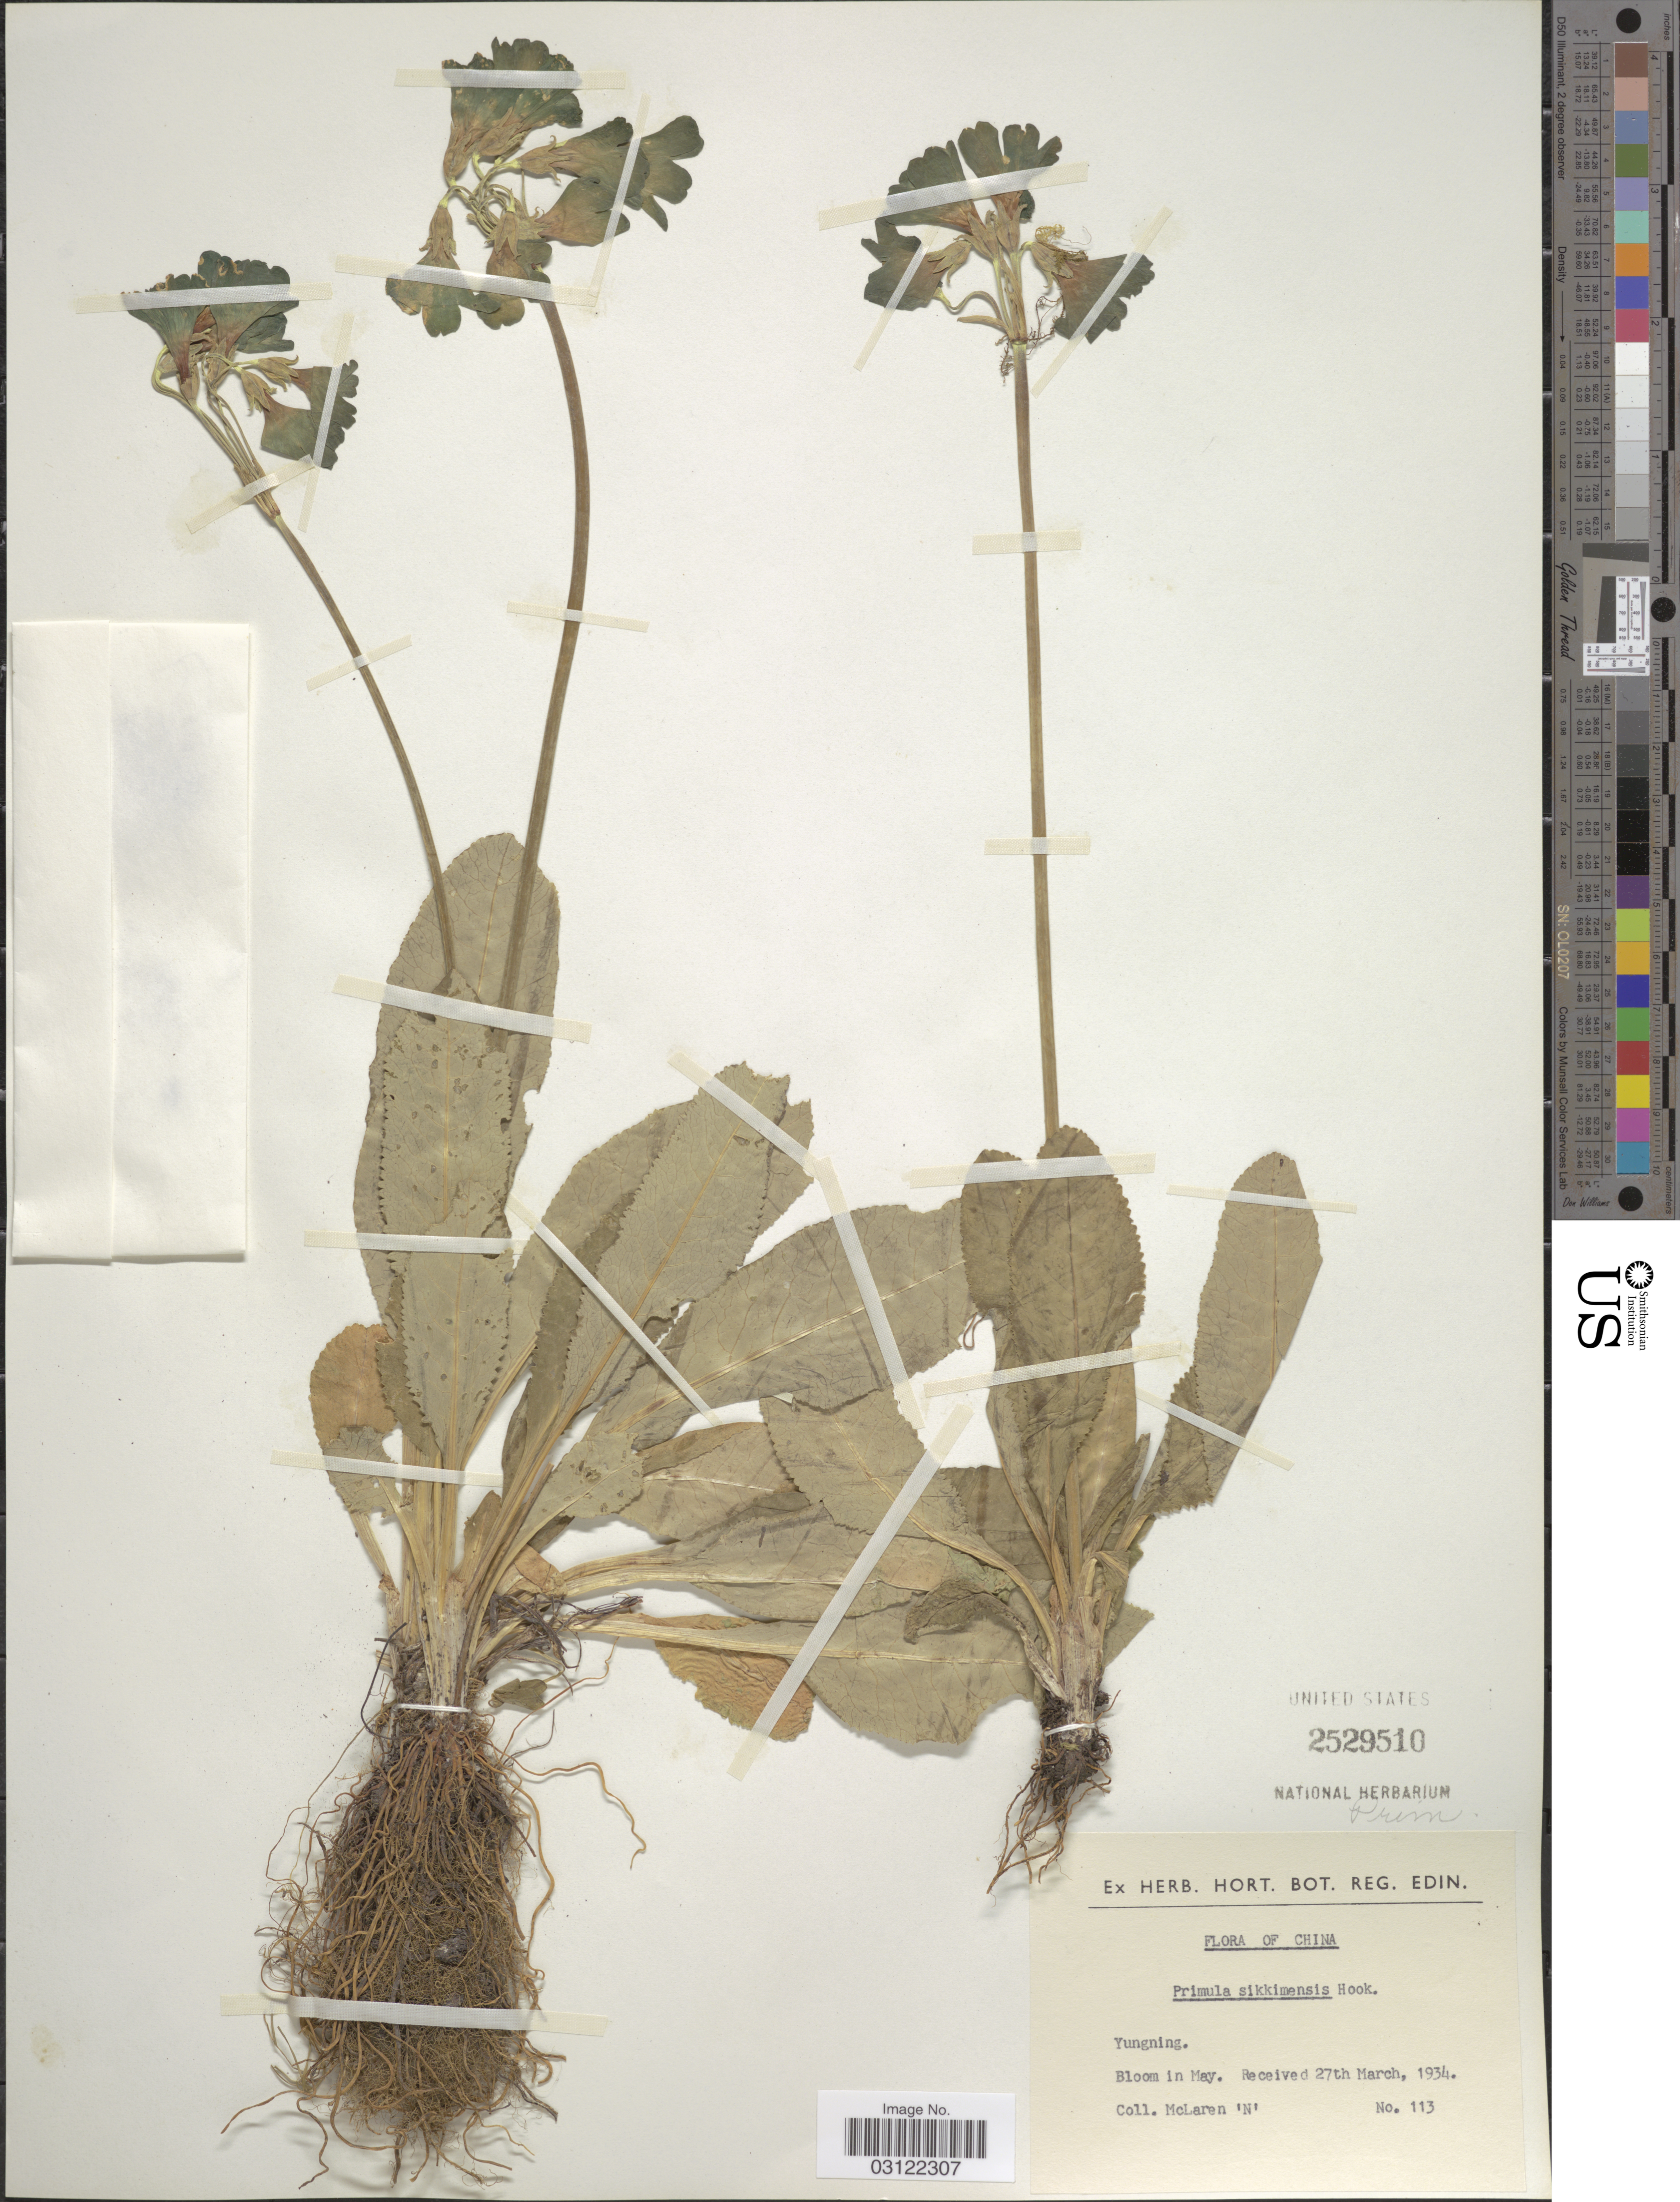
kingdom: Plantae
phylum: Tracheophyta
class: Magnoliopsida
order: Ericales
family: Primulaceae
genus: Primula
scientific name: Primula sikkimensis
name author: Hook.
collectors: McLaren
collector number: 113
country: China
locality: Yungning.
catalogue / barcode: US 2529510